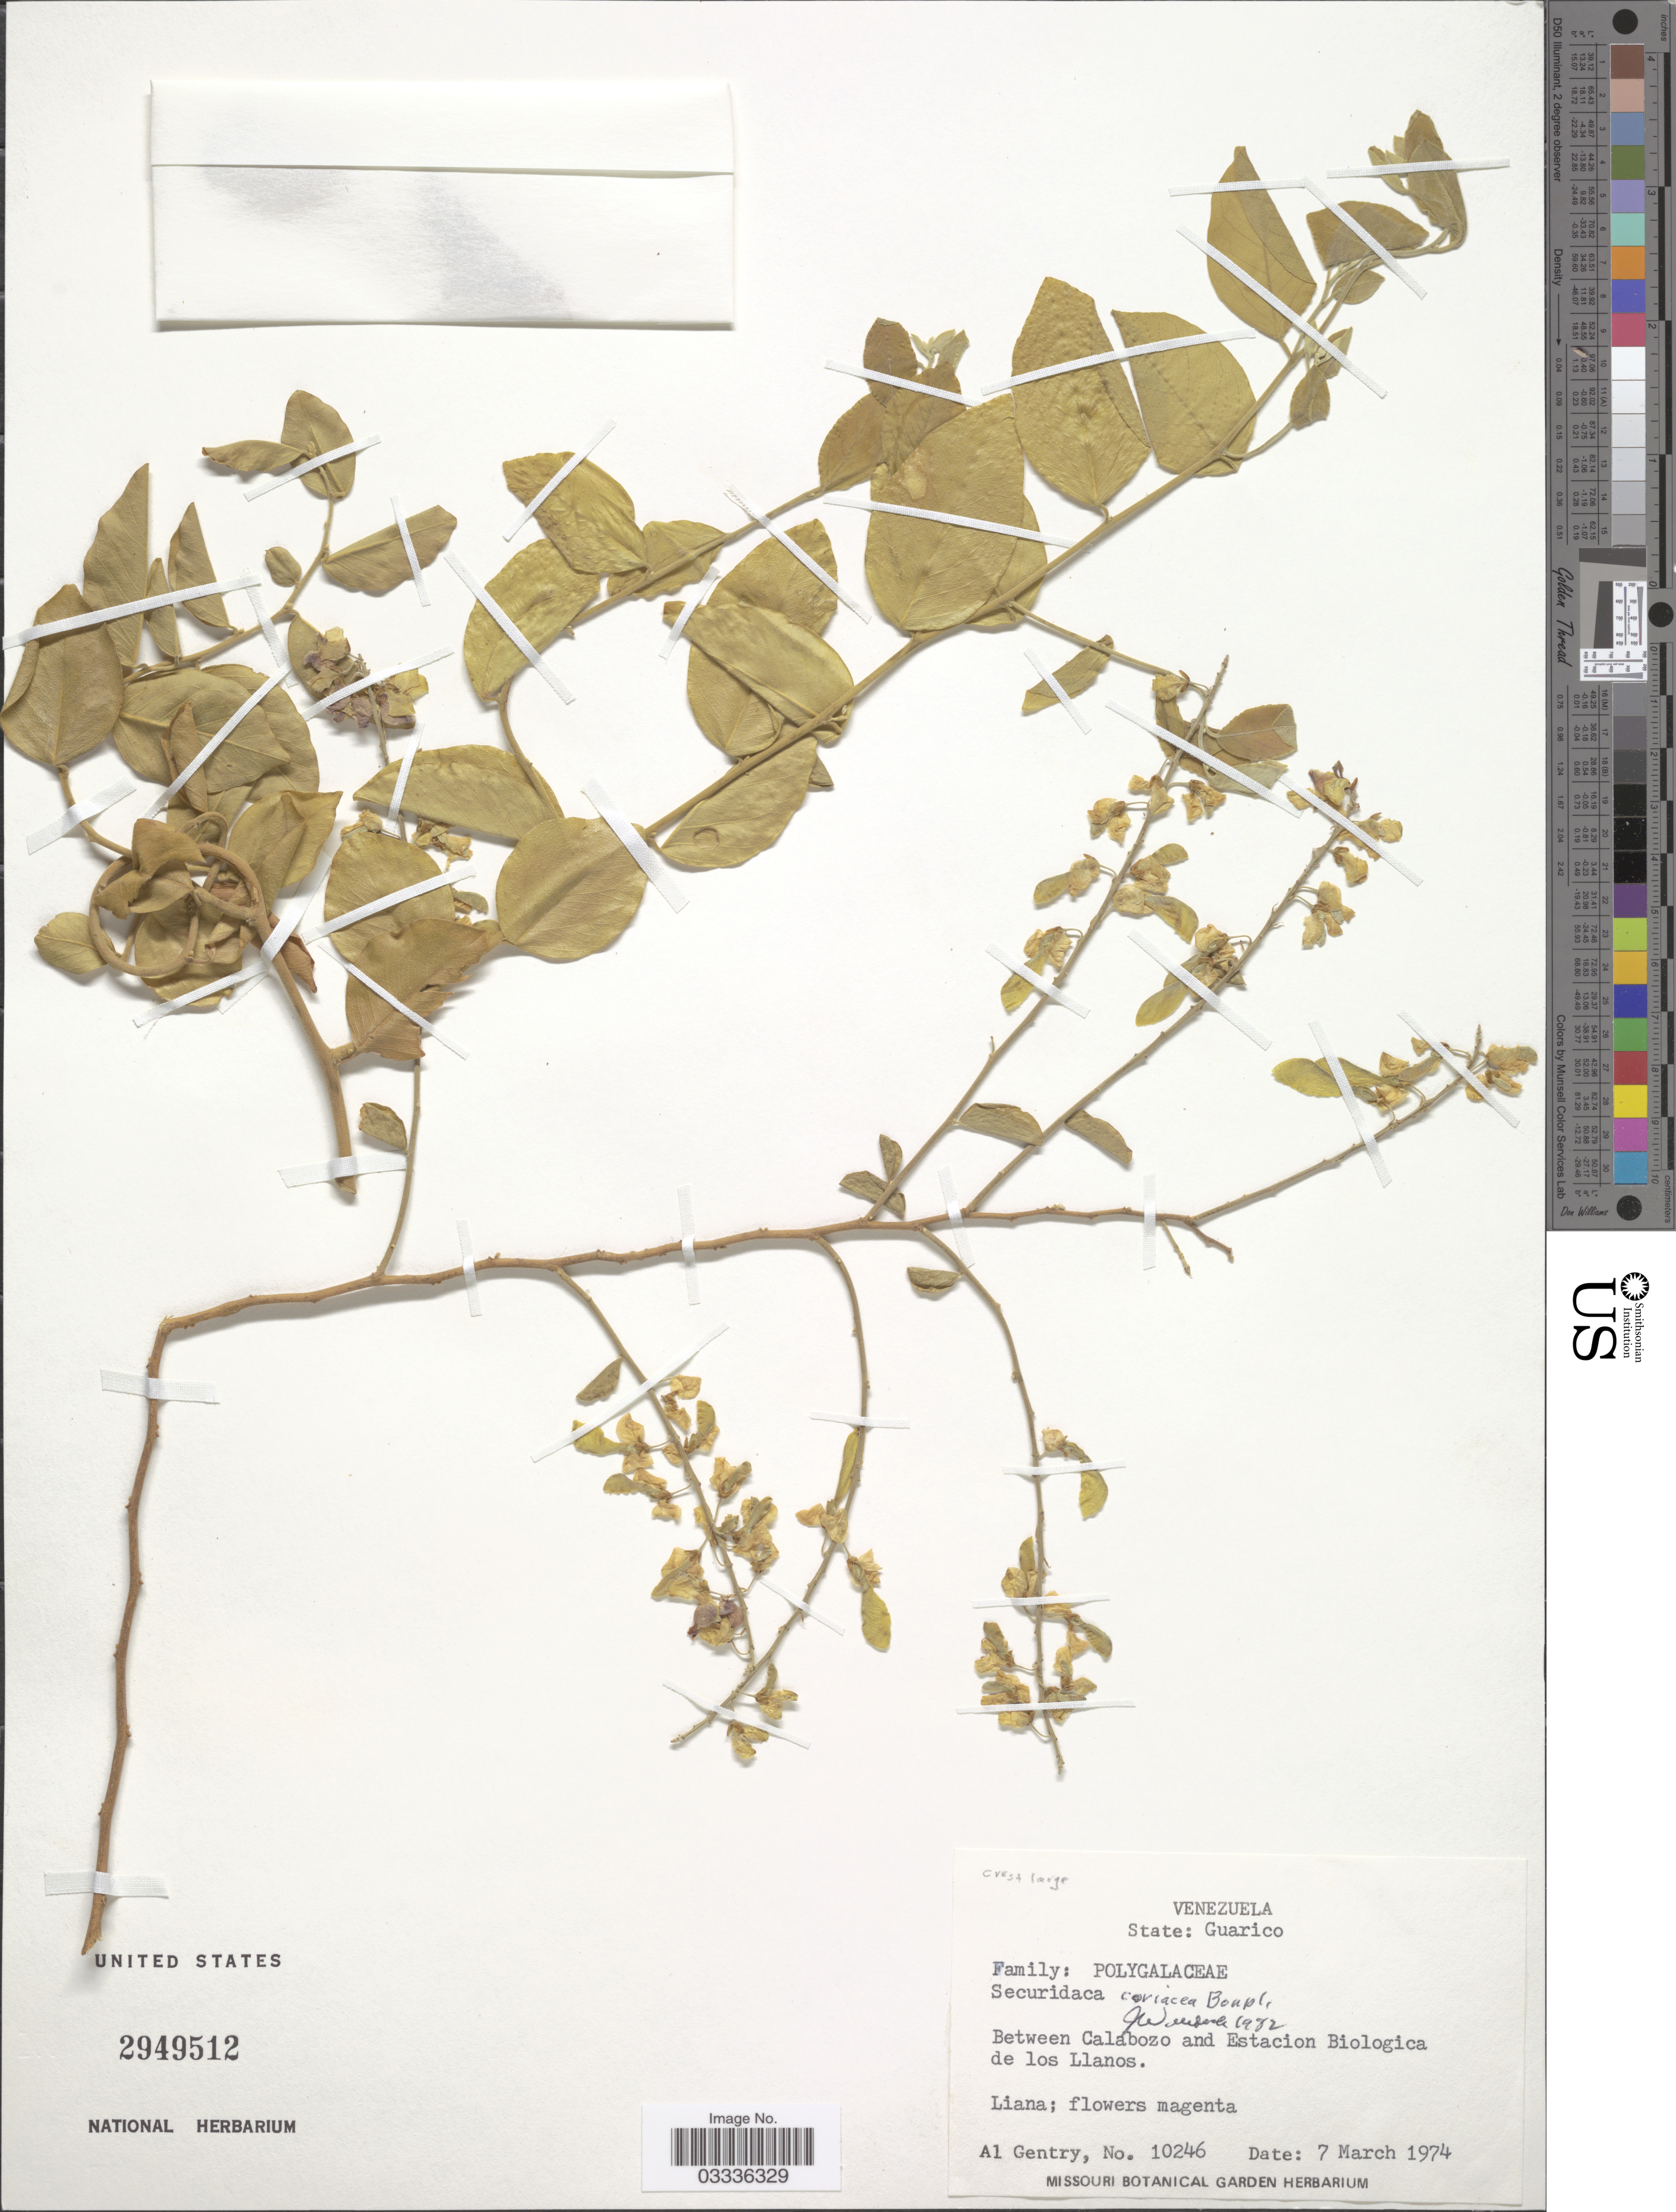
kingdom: Plantae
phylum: Tracheophyta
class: Magnoliopsida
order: Fabales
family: Polygalaceae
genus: Securidaca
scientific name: Securidaca coriacea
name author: Bonpl. ex Steud.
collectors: A. H. Gentry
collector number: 10246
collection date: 1974-03-07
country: Venezuela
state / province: Guárico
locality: Between Calabozo and Estacion Biologica de los Llanos.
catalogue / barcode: US 2949512